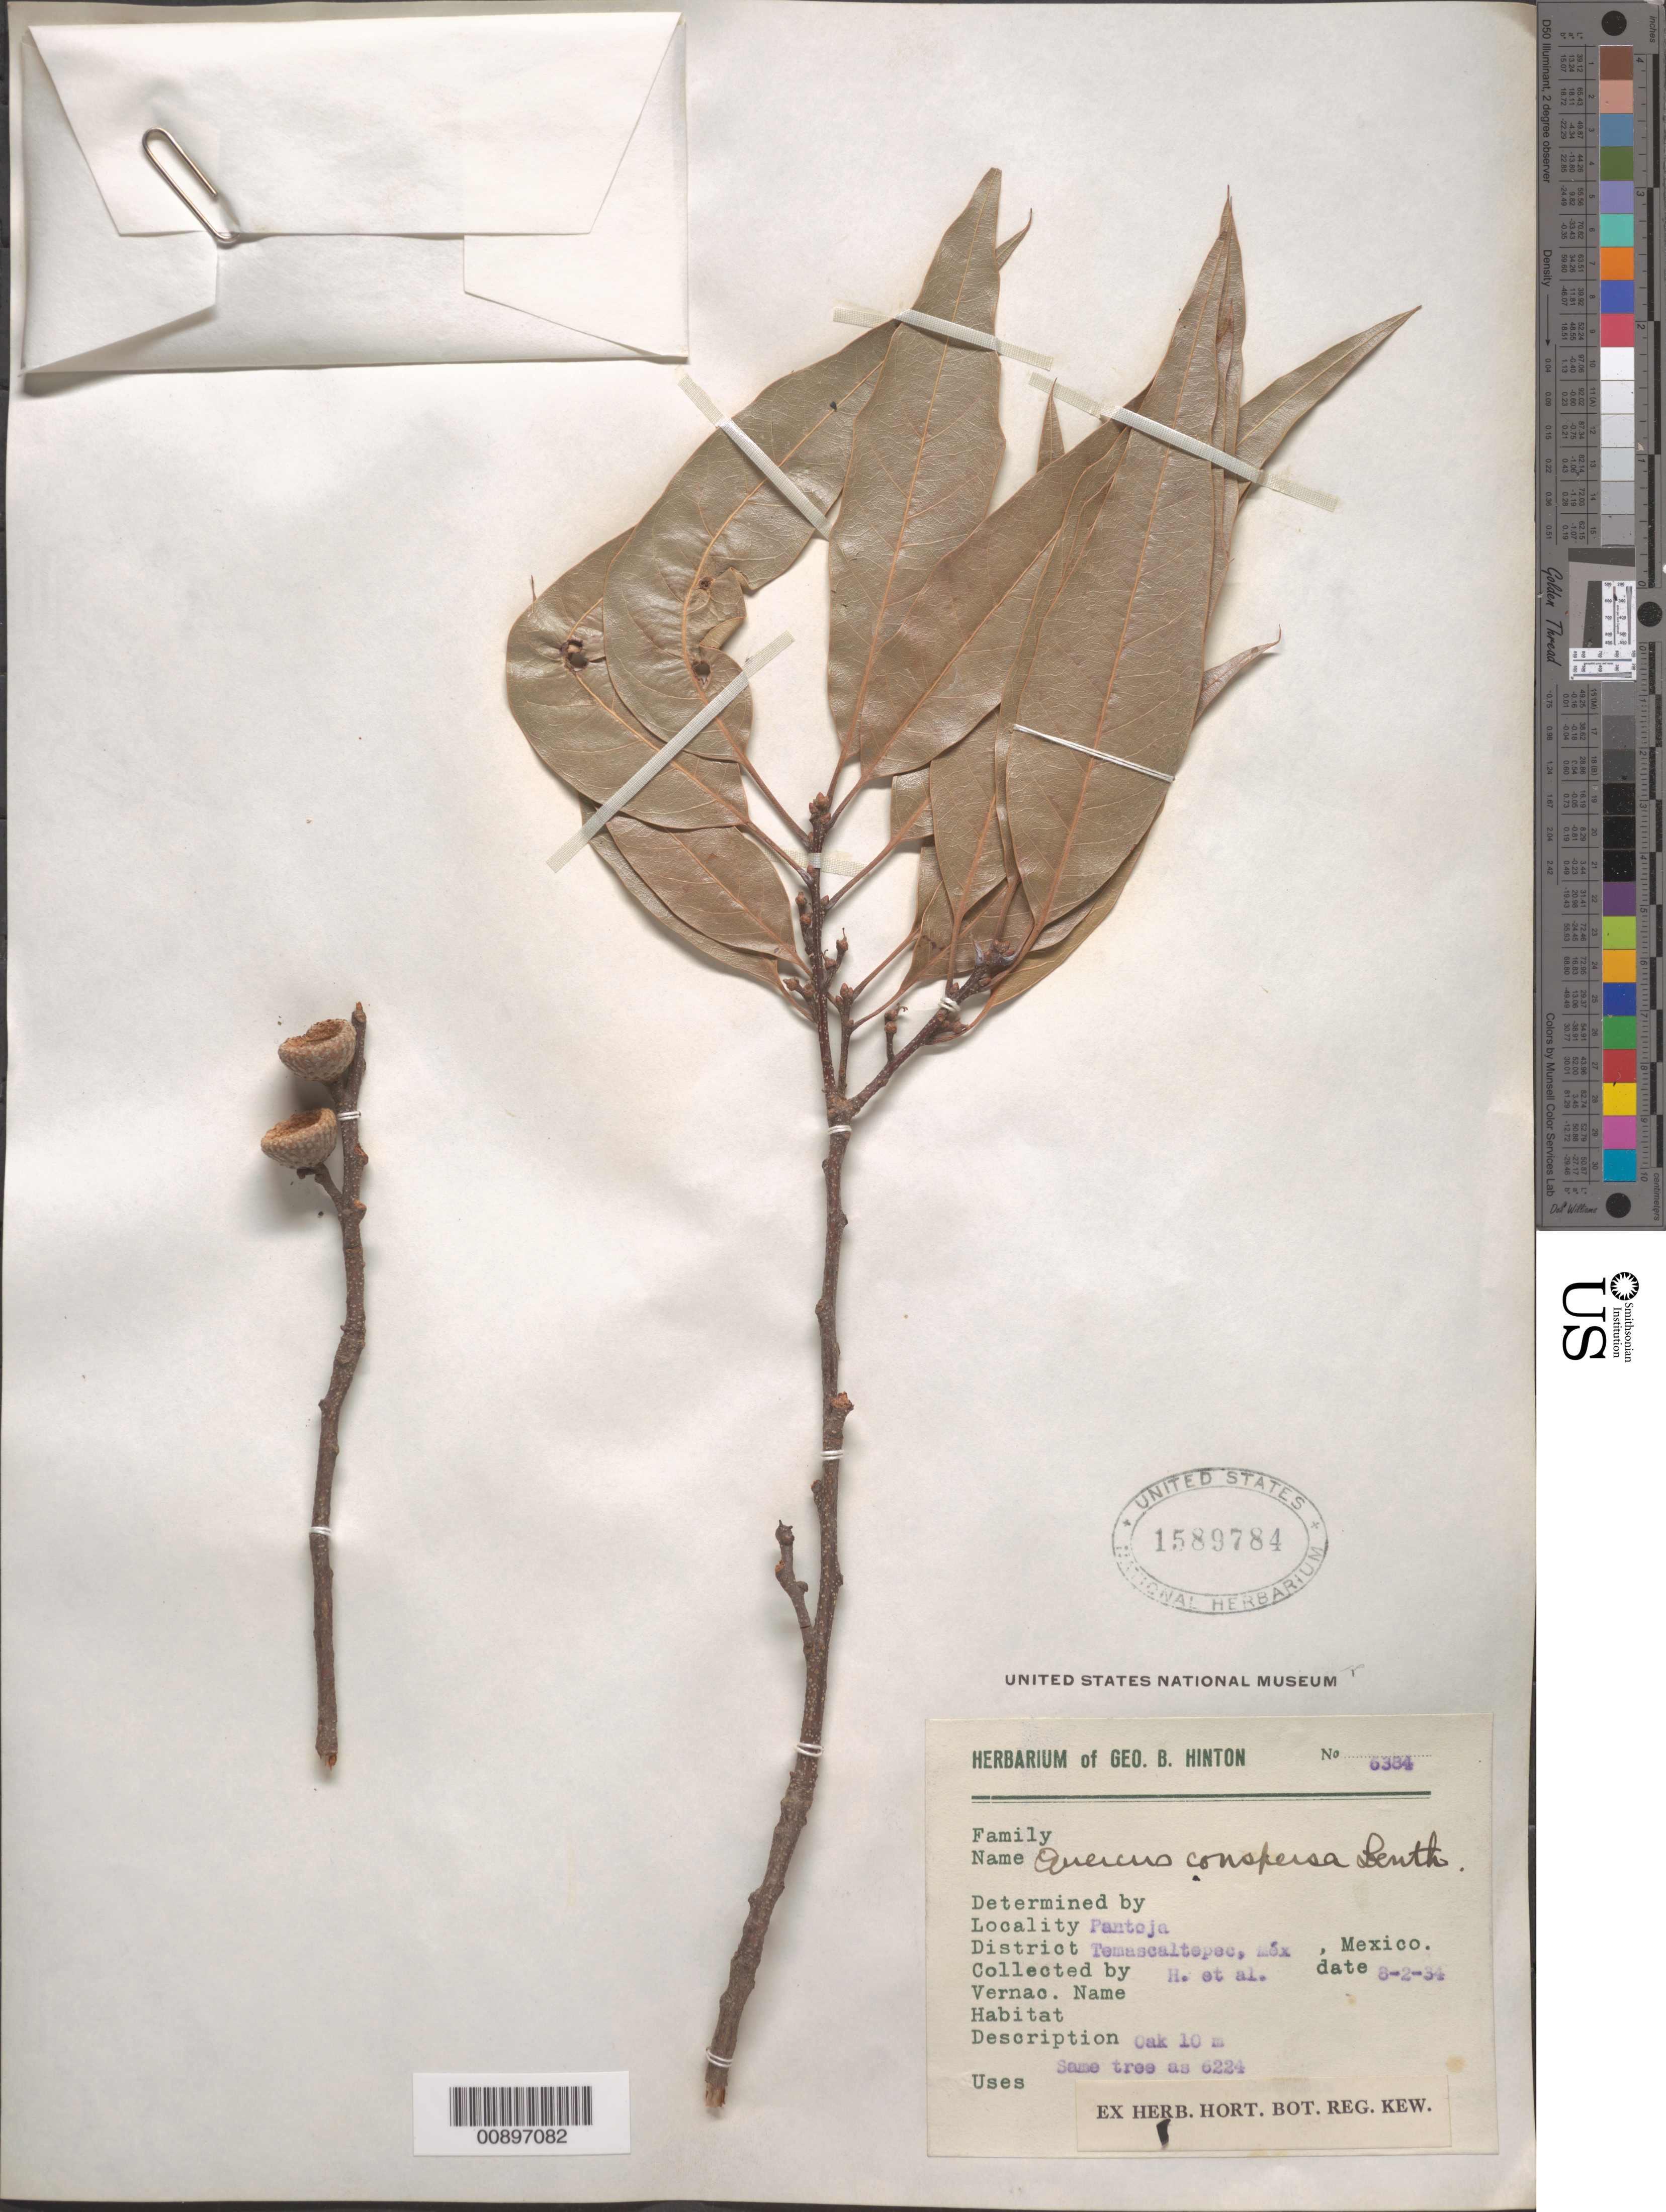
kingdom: Plantae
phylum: Tracheophyta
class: Magnoliopsida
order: Fagales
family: Fagaceae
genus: Quercus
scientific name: Quercus conspersa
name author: Benth.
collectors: G. B. Hinton & et al.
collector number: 6384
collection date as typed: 02 Aug 1934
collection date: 1934-08-02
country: Mexico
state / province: México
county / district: Temascaltepec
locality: Pantoja, District Temascaltepec, México.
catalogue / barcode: US 1589784